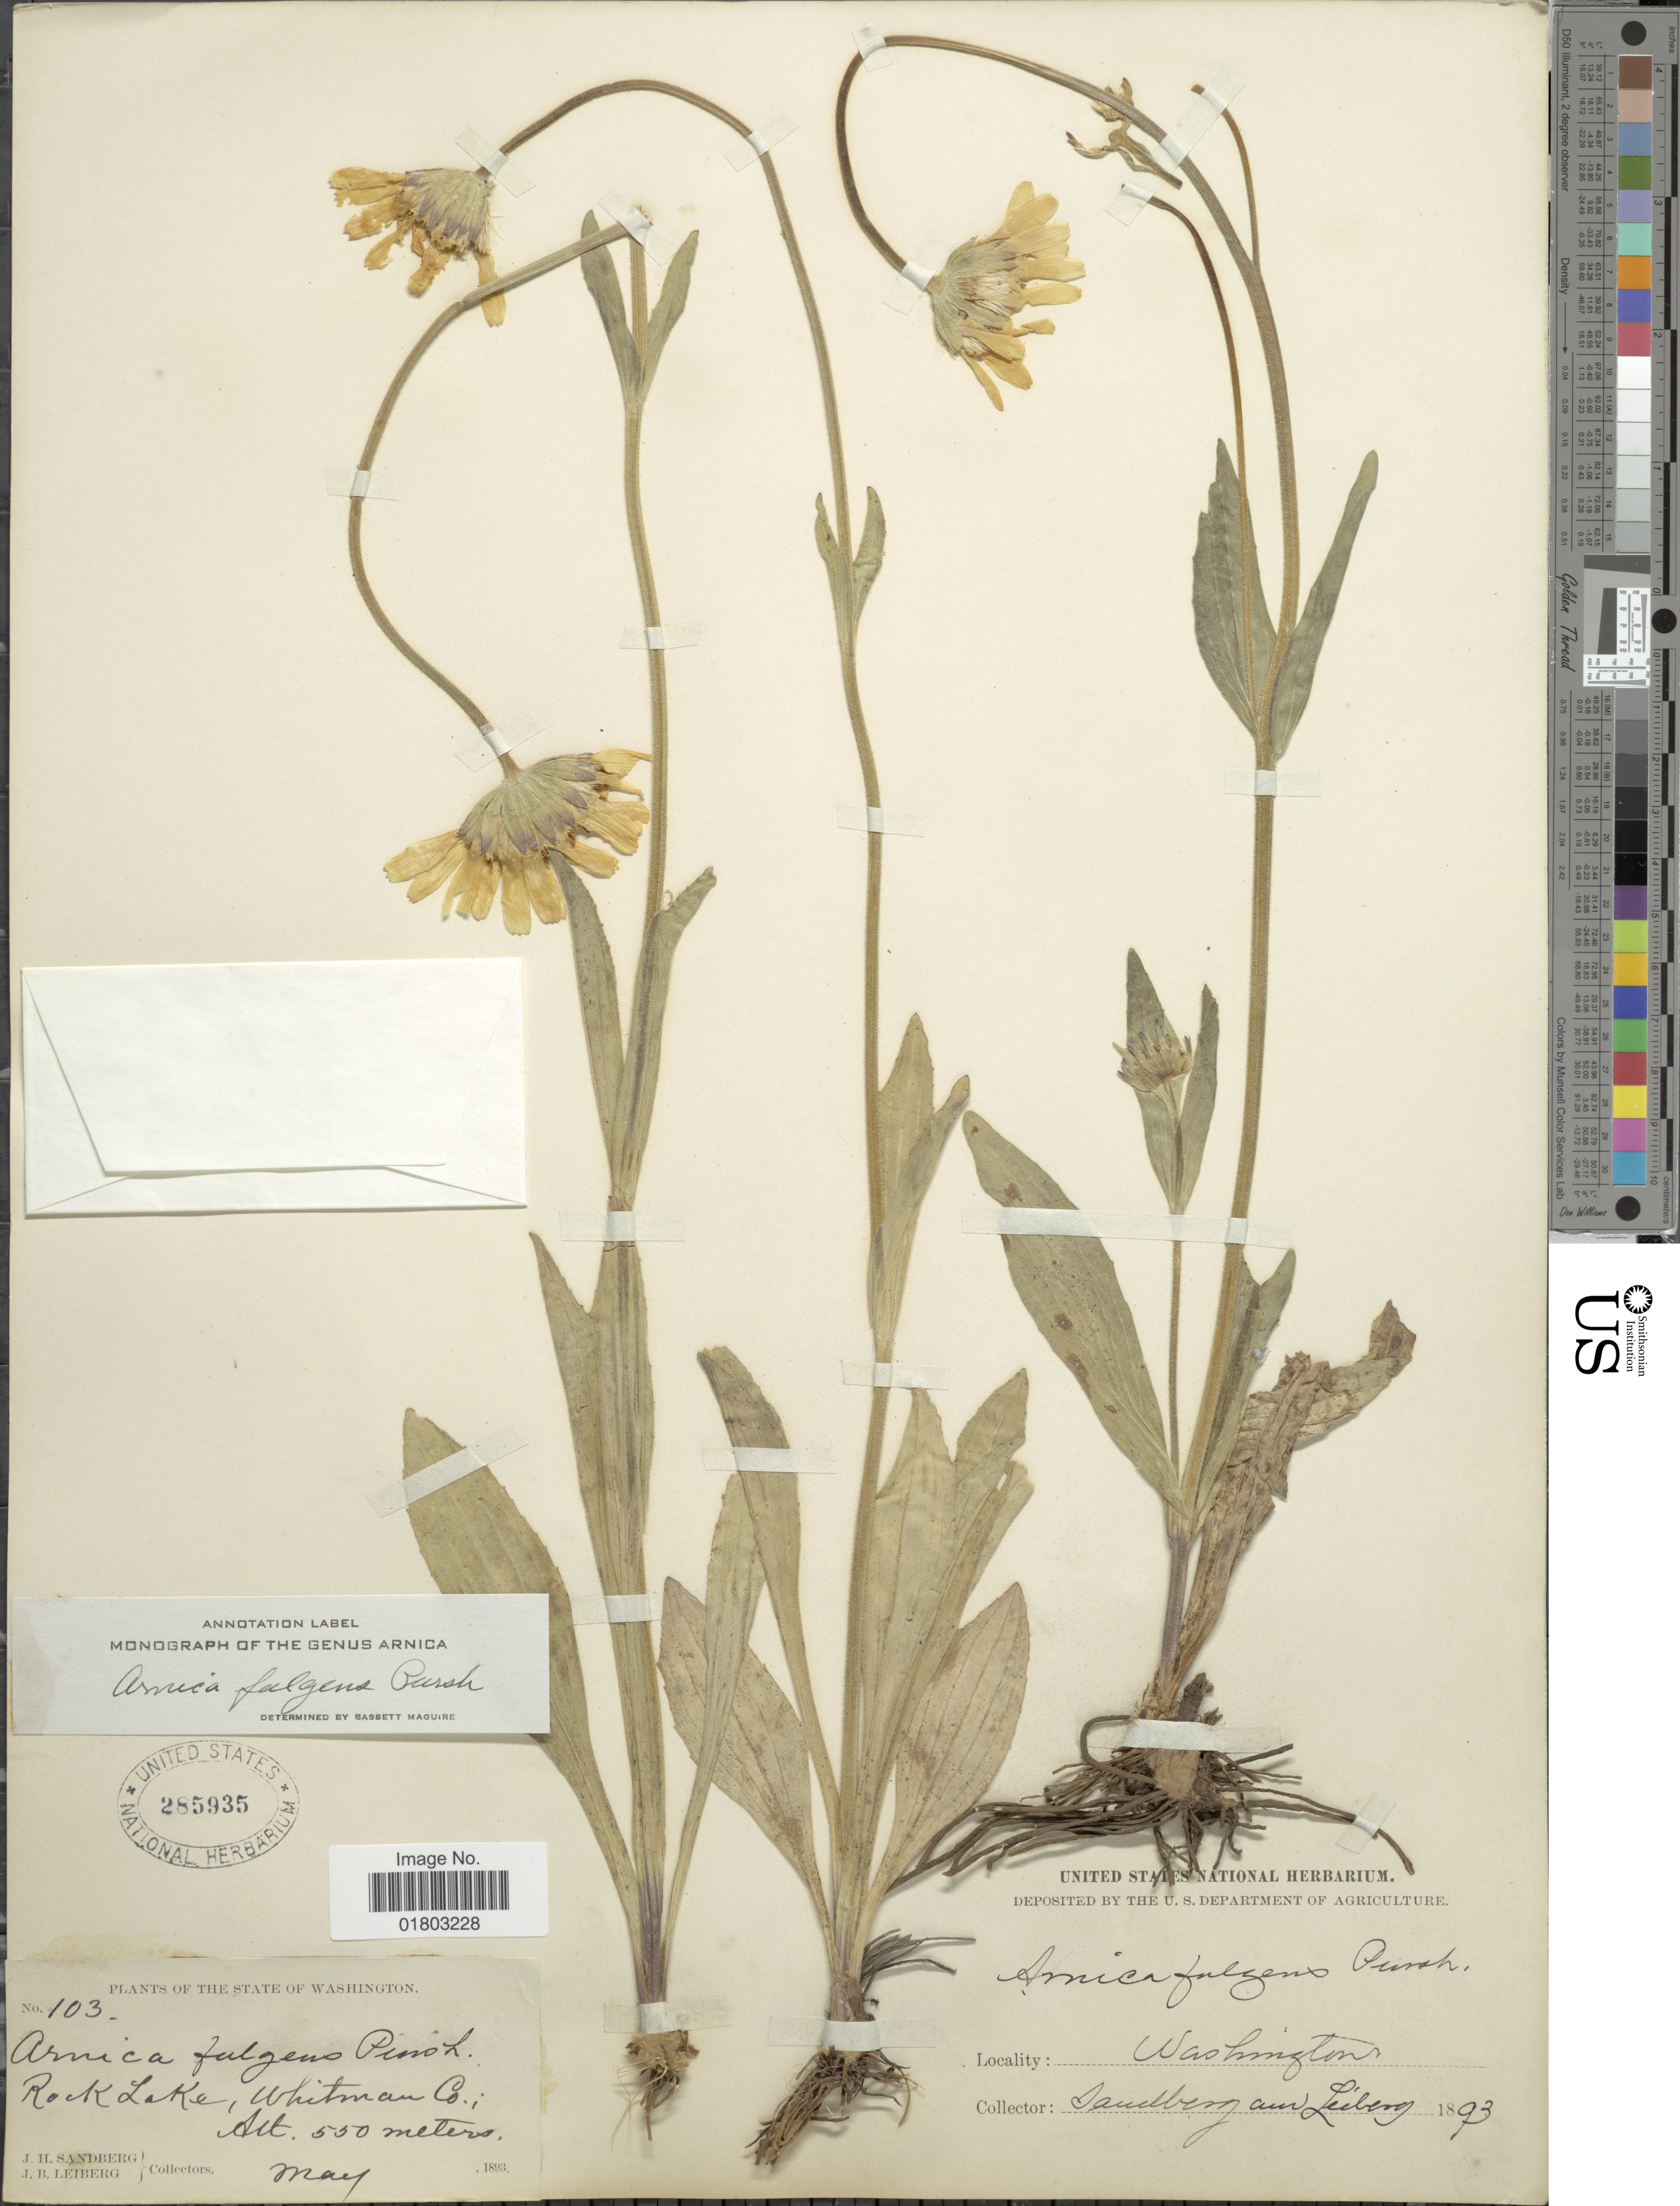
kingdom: Plantae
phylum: Tracheophyta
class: Magnoliopsida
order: Asterales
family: Asteraceae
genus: Arnica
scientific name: Arnica fulgens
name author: Pursh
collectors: J. H. Sandberg & J. B. Leiberg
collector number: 103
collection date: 1893-05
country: United States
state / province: Washington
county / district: Whitman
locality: Rock Lake, Whitman Co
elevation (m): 550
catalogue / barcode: US 285935